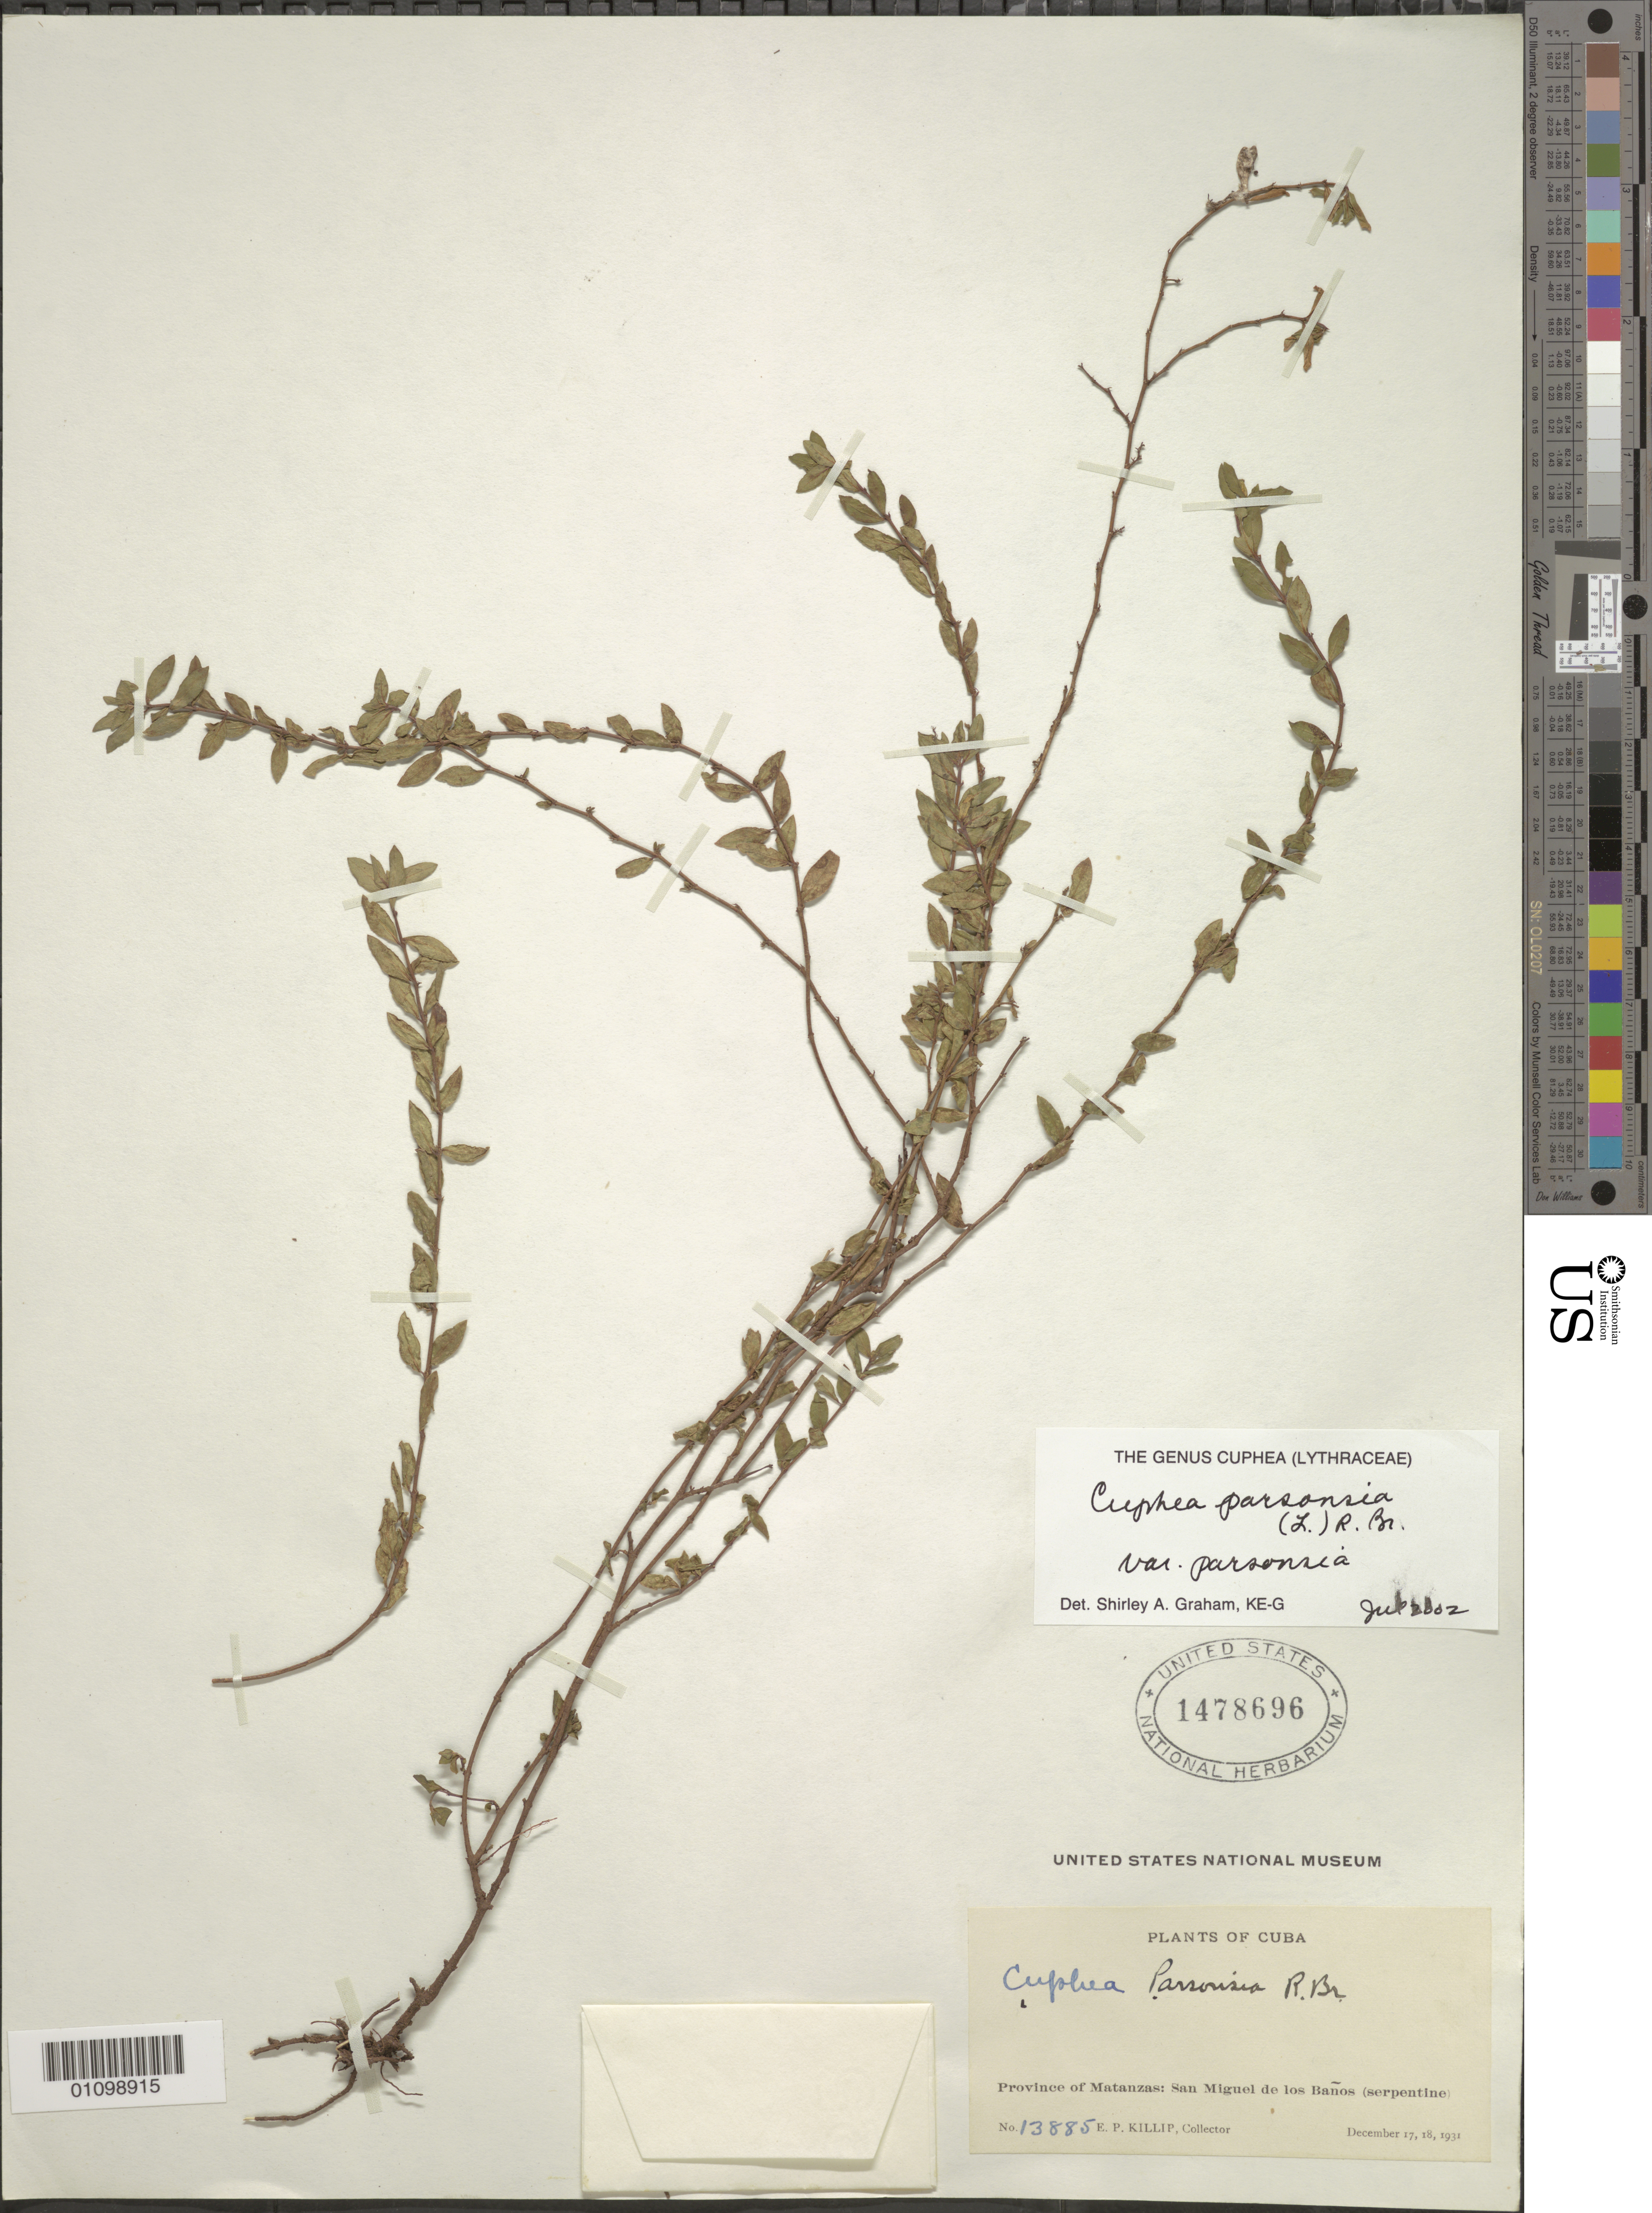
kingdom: Plantae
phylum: Tracheophyta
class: Magnoliopsida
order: Myrtales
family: Lythraceae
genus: Cuphea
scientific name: Cuphea parsonsia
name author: (L.) R. Br. ex Steud.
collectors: E. P. Killip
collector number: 13885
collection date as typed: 17 Dec 1931 and 18 Dec 1931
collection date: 1931-12-17,1931-12-18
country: Cuba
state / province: Matanzas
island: Cuba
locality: San Miguel de los Banos (serpentine)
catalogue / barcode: US 1478696